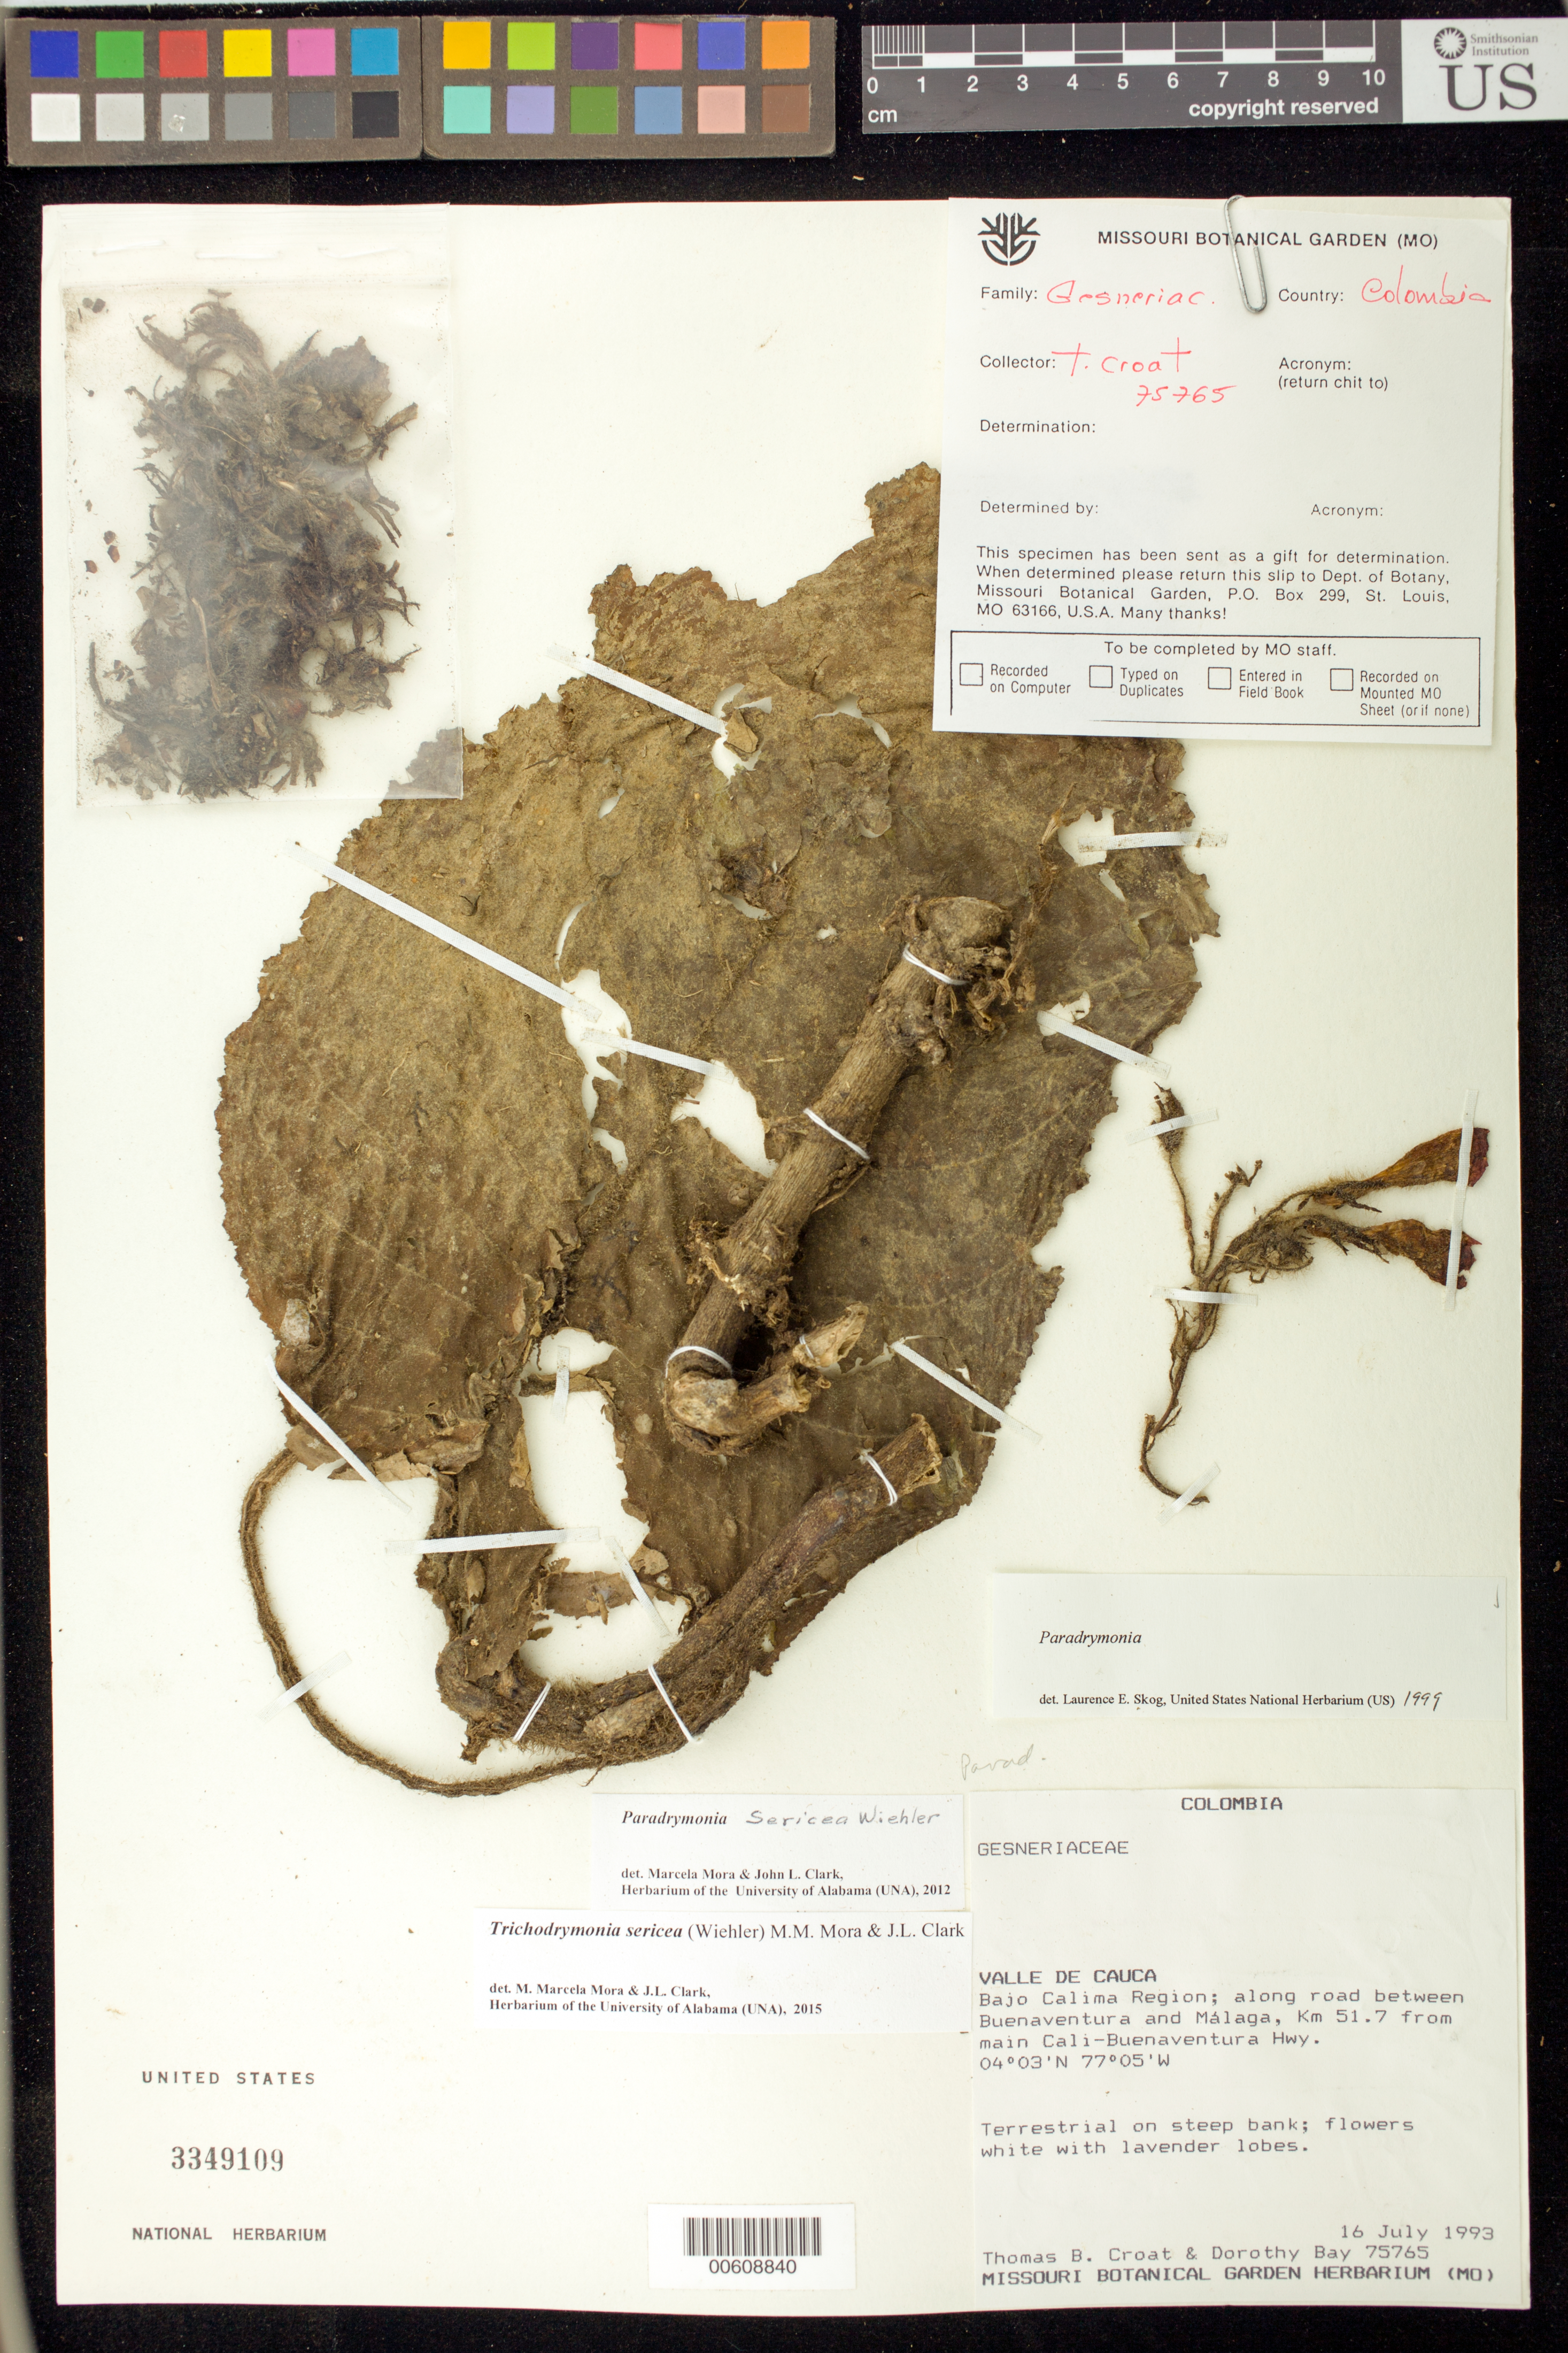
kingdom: Plantae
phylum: Tracheophyta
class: Magnoliopsida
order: Lamiales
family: Gesneriaceae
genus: Trichodrymonia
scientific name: Trichodrymonia sericea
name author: (Wiehler) M.M. Mora & J.L. Clark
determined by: Mora, M. M.; Clark, J. L.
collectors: T. B. Croat & D. C. Bay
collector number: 75765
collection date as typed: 16 Jul 1993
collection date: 1993-07-16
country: Colombia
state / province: Valle del Cauca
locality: Valle del Cauca: Buenaventura. Bajo Calima region; along road between Buenaventura and Málaga, km 51.7 from main Cali-Buenaventura Hwy.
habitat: On steep bank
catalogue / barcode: US 3349109